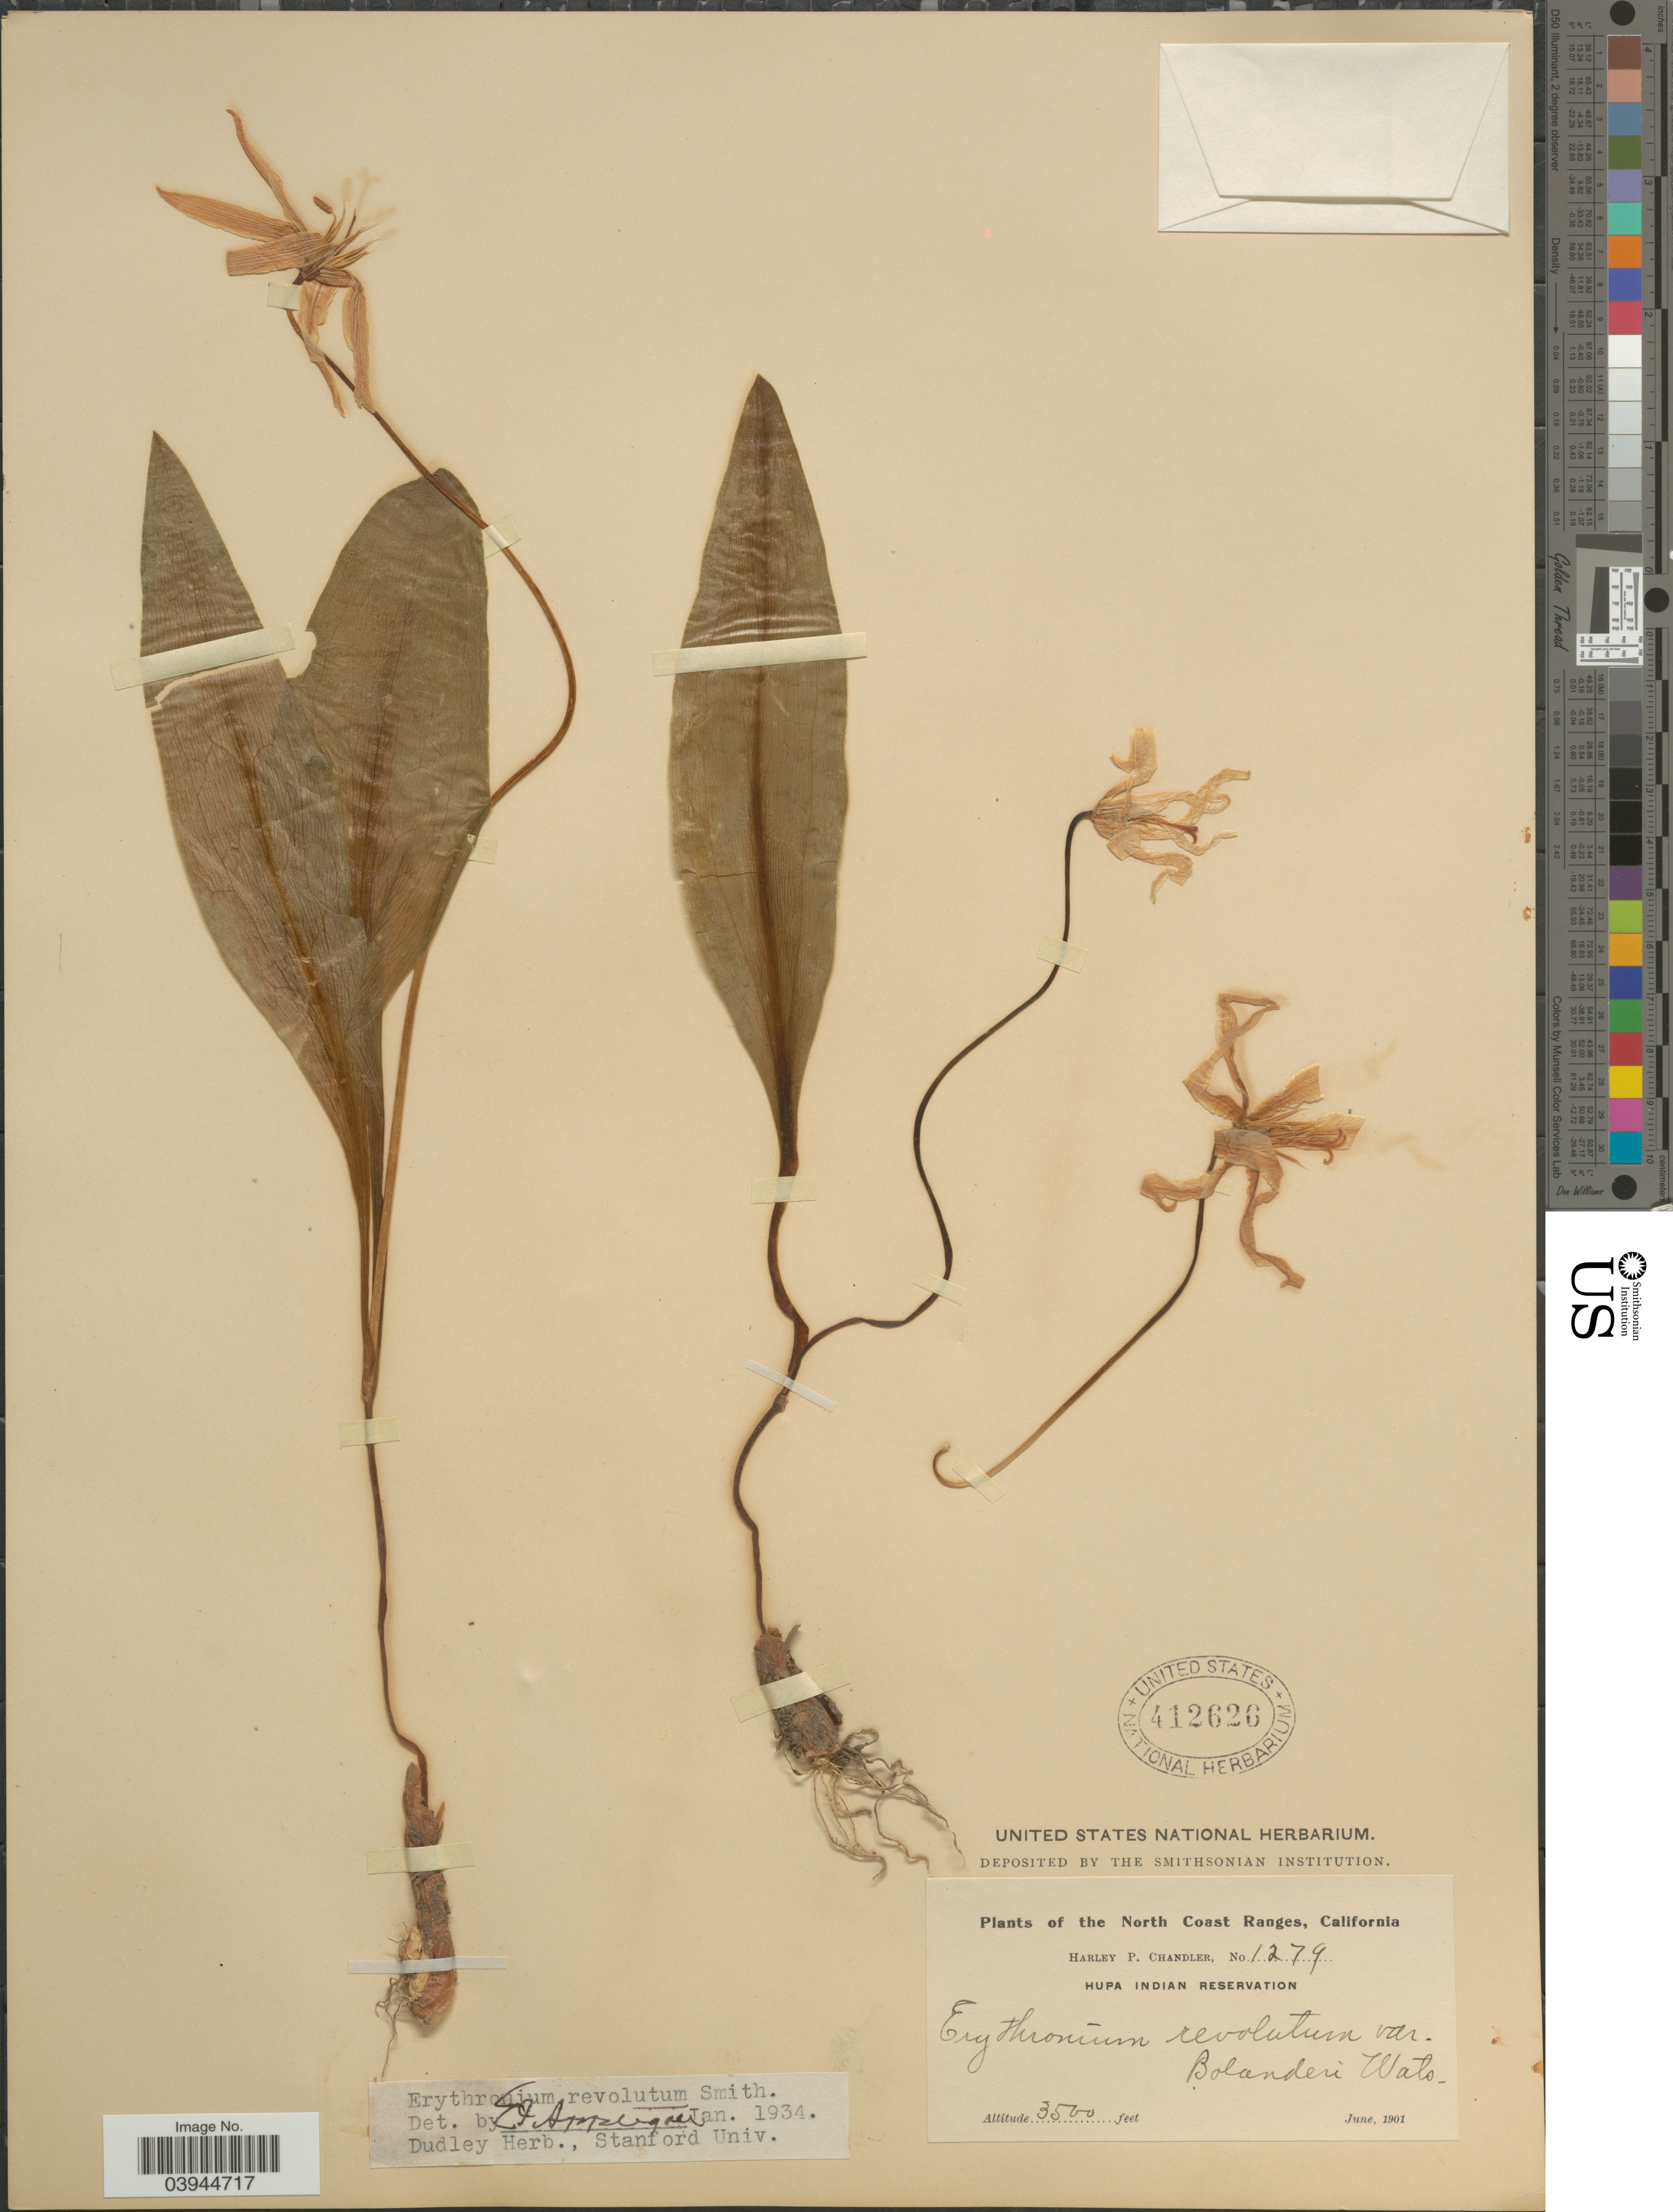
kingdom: Plantae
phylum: Tracheophyta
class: Liliopsida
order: Liliales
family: Liliaceae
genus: Erythronium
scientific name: Erythronium revolutum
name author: Sm.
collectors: H. Chandler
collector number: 1279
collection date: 1901-06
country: United States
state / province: California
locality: The North Coast Ranges. Hupa Indian Reservation.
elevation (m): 1067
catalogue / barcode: US 412626